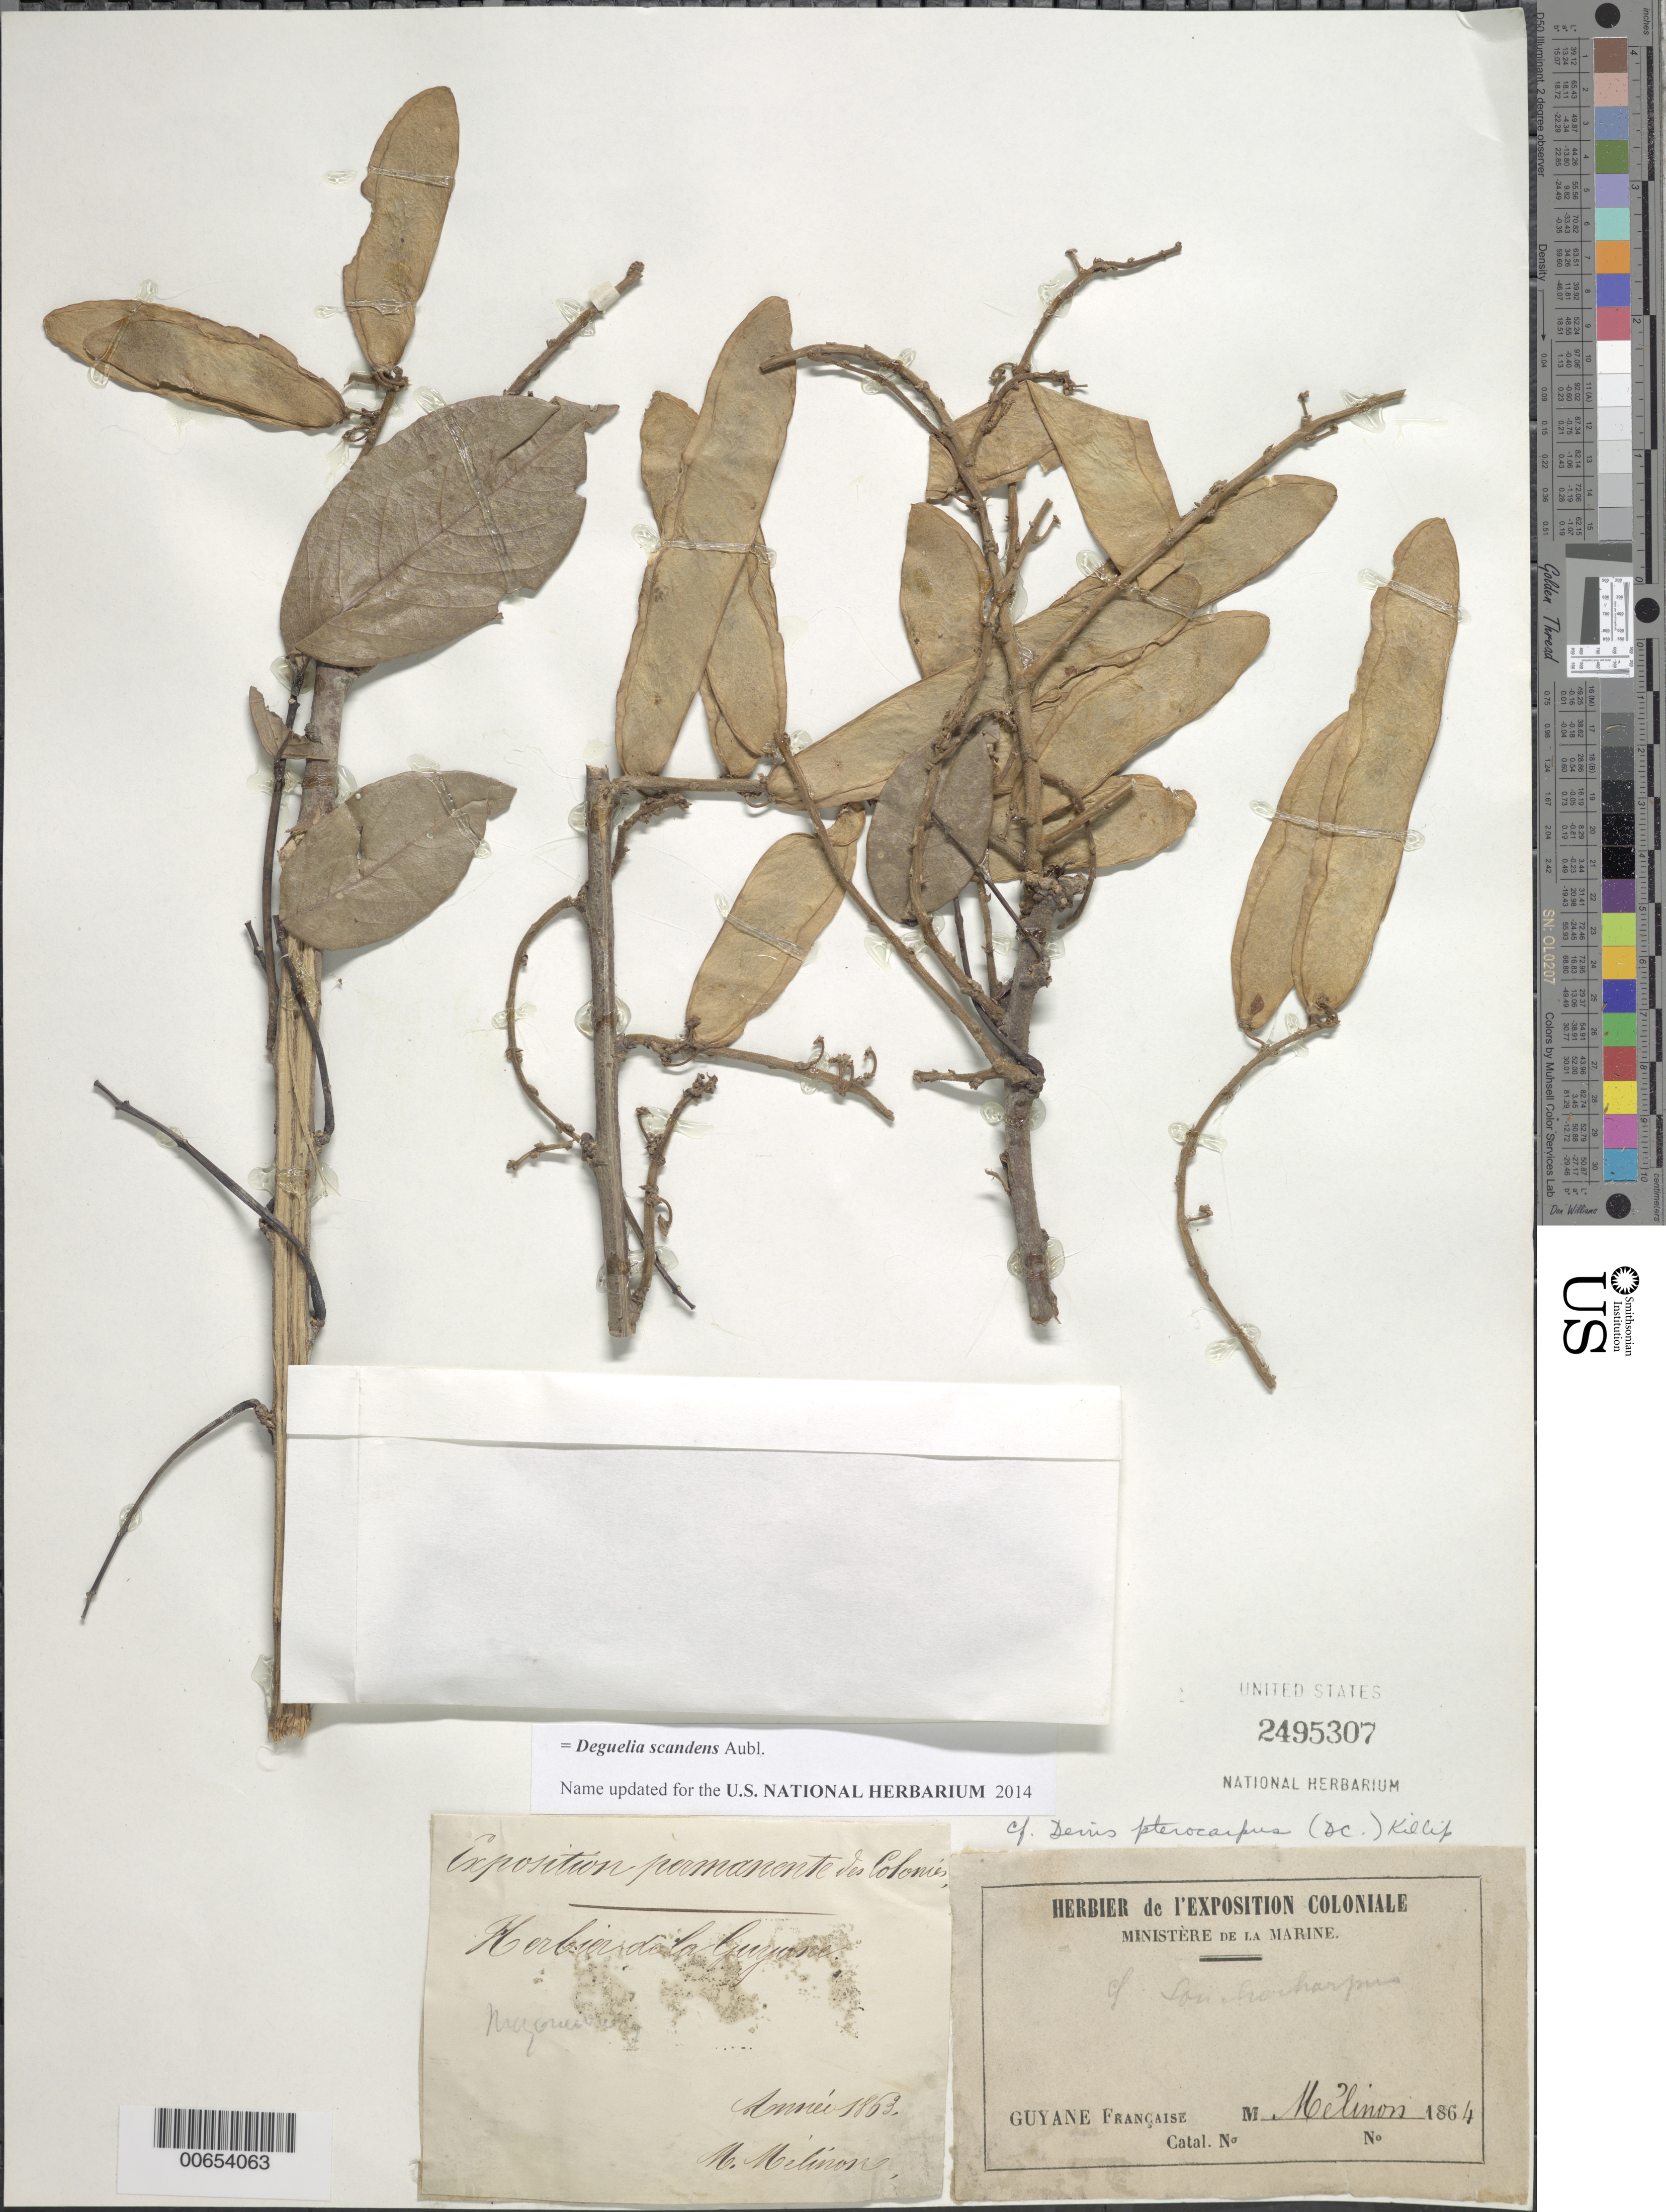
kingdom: Plantae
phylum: Tracheophyta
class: Magnoliopsida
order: Fabales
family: Fabaceae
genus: Deguelia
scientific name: Deguelia scandens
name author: Aubl.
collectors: E. Mélinon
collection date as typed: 1863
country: French Guiana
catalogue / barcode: US 2495307